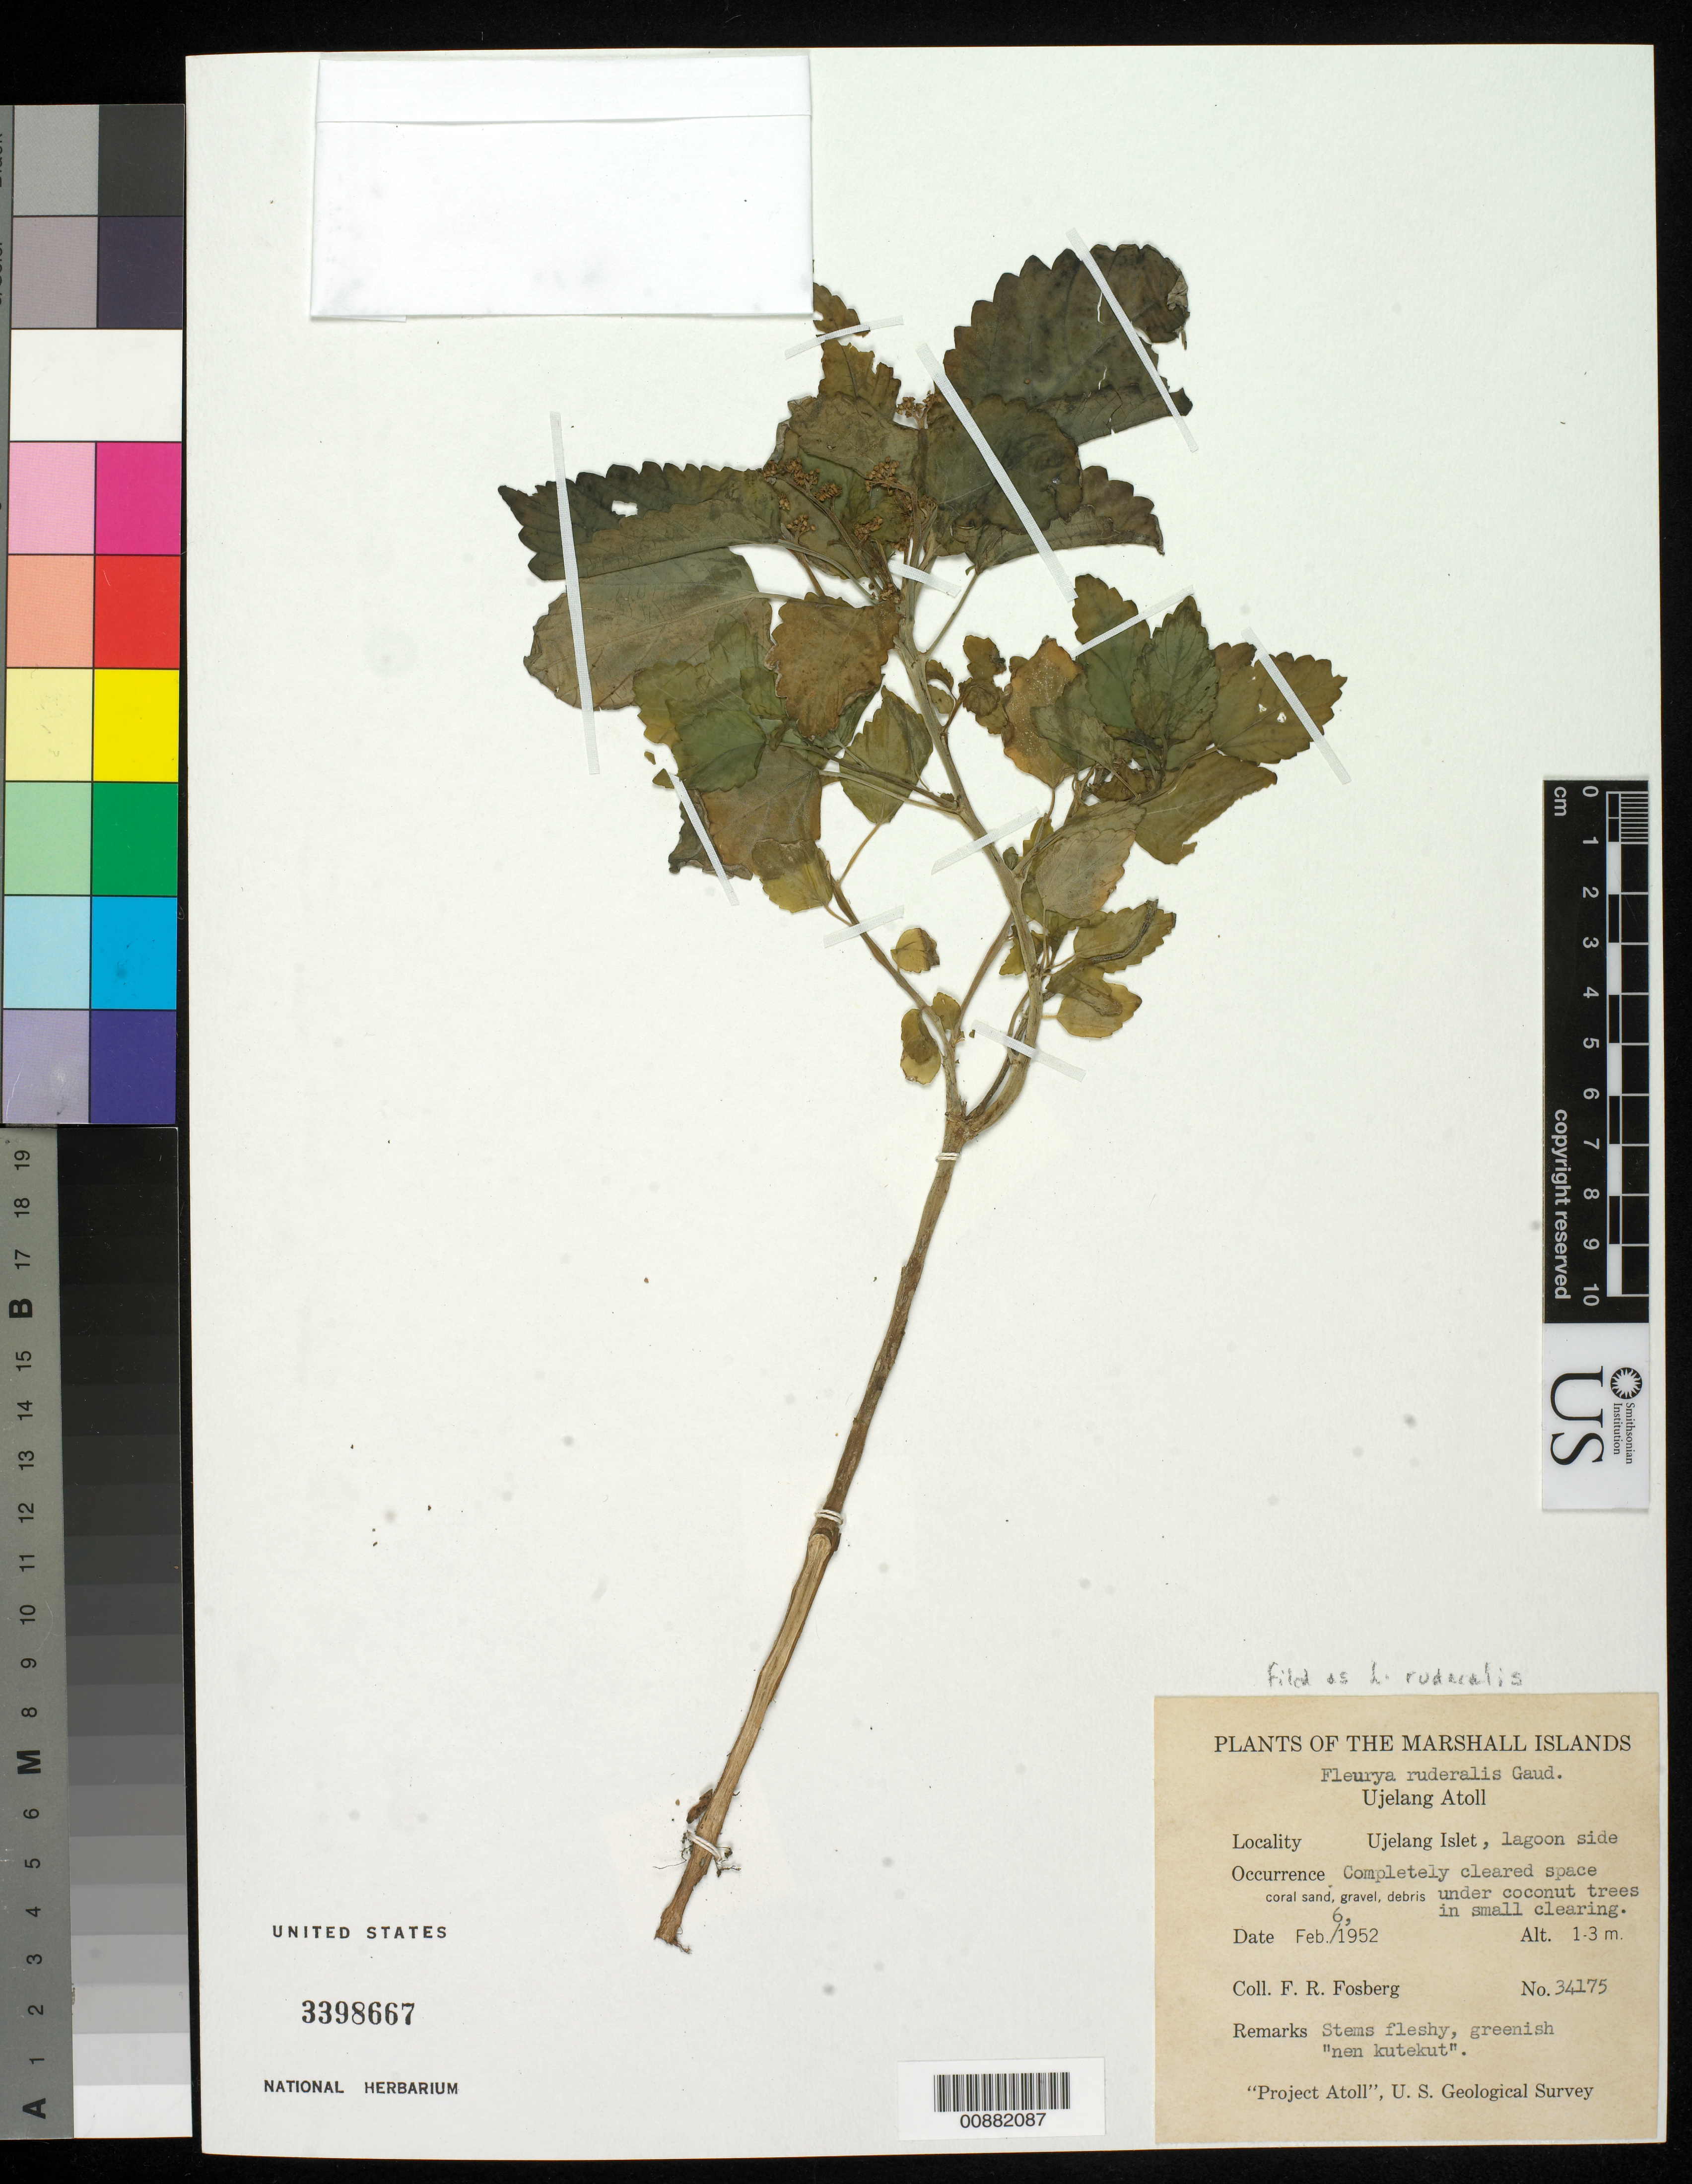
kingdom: Plantae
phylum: Tracheophyta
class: Magnoliopsida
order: Rosales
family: Urticaceae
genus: Laportea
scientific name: Laportea ruderalis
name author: (G. Forst.) Chew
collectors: F. R. Fosberg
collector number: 34175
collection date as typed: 06 Feb 1952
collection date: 1952-02-06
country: Marshall Islands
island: Ujelang Atoll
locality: Ujelang Islet, lagoon side.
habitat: Completely cleared space udner coconut trees in small clearing.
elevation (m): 1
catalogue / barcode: US 3398667